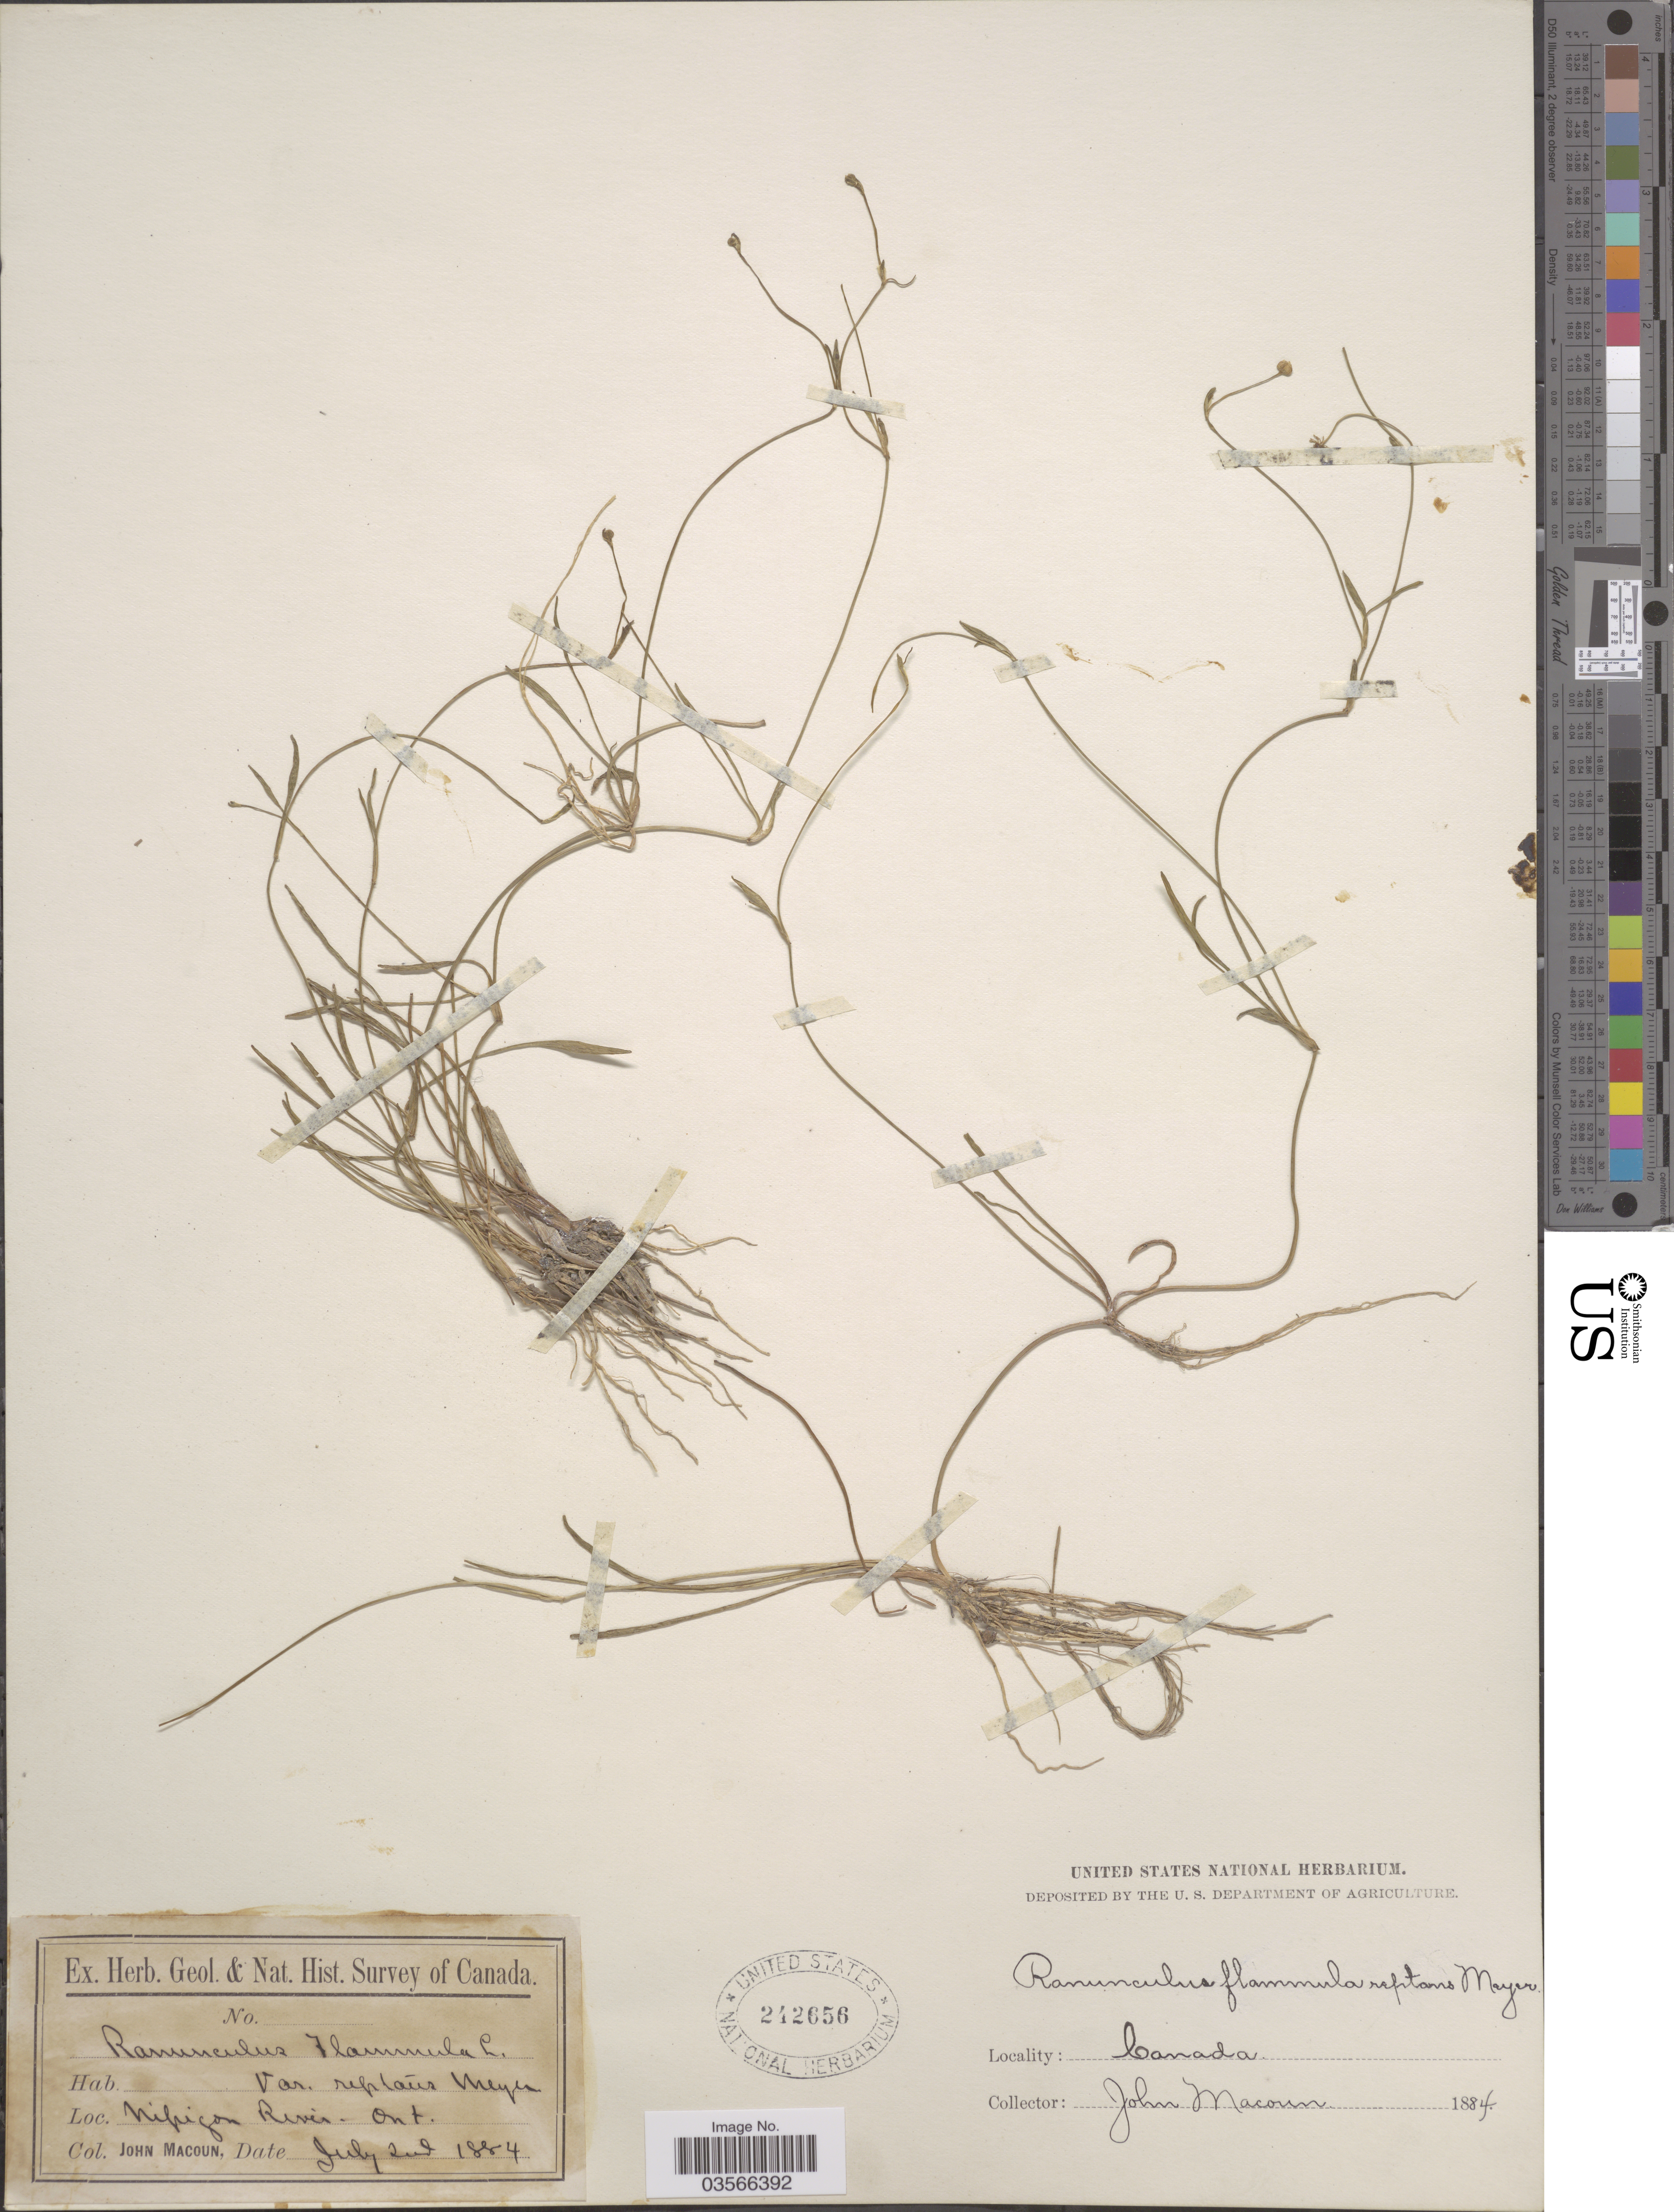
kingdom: Plantae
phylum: Tracheophyta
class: Magnoliopsida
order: Ranunculales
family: Ranunculaceae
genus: Ranunculus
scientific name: Ranunculus flammula var. filiformis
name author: (Michx.) Hook.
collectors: J. Macoun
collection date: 1884-07-02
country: Canada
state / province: Ontario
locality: Nipigon River.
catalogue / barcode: US 242656